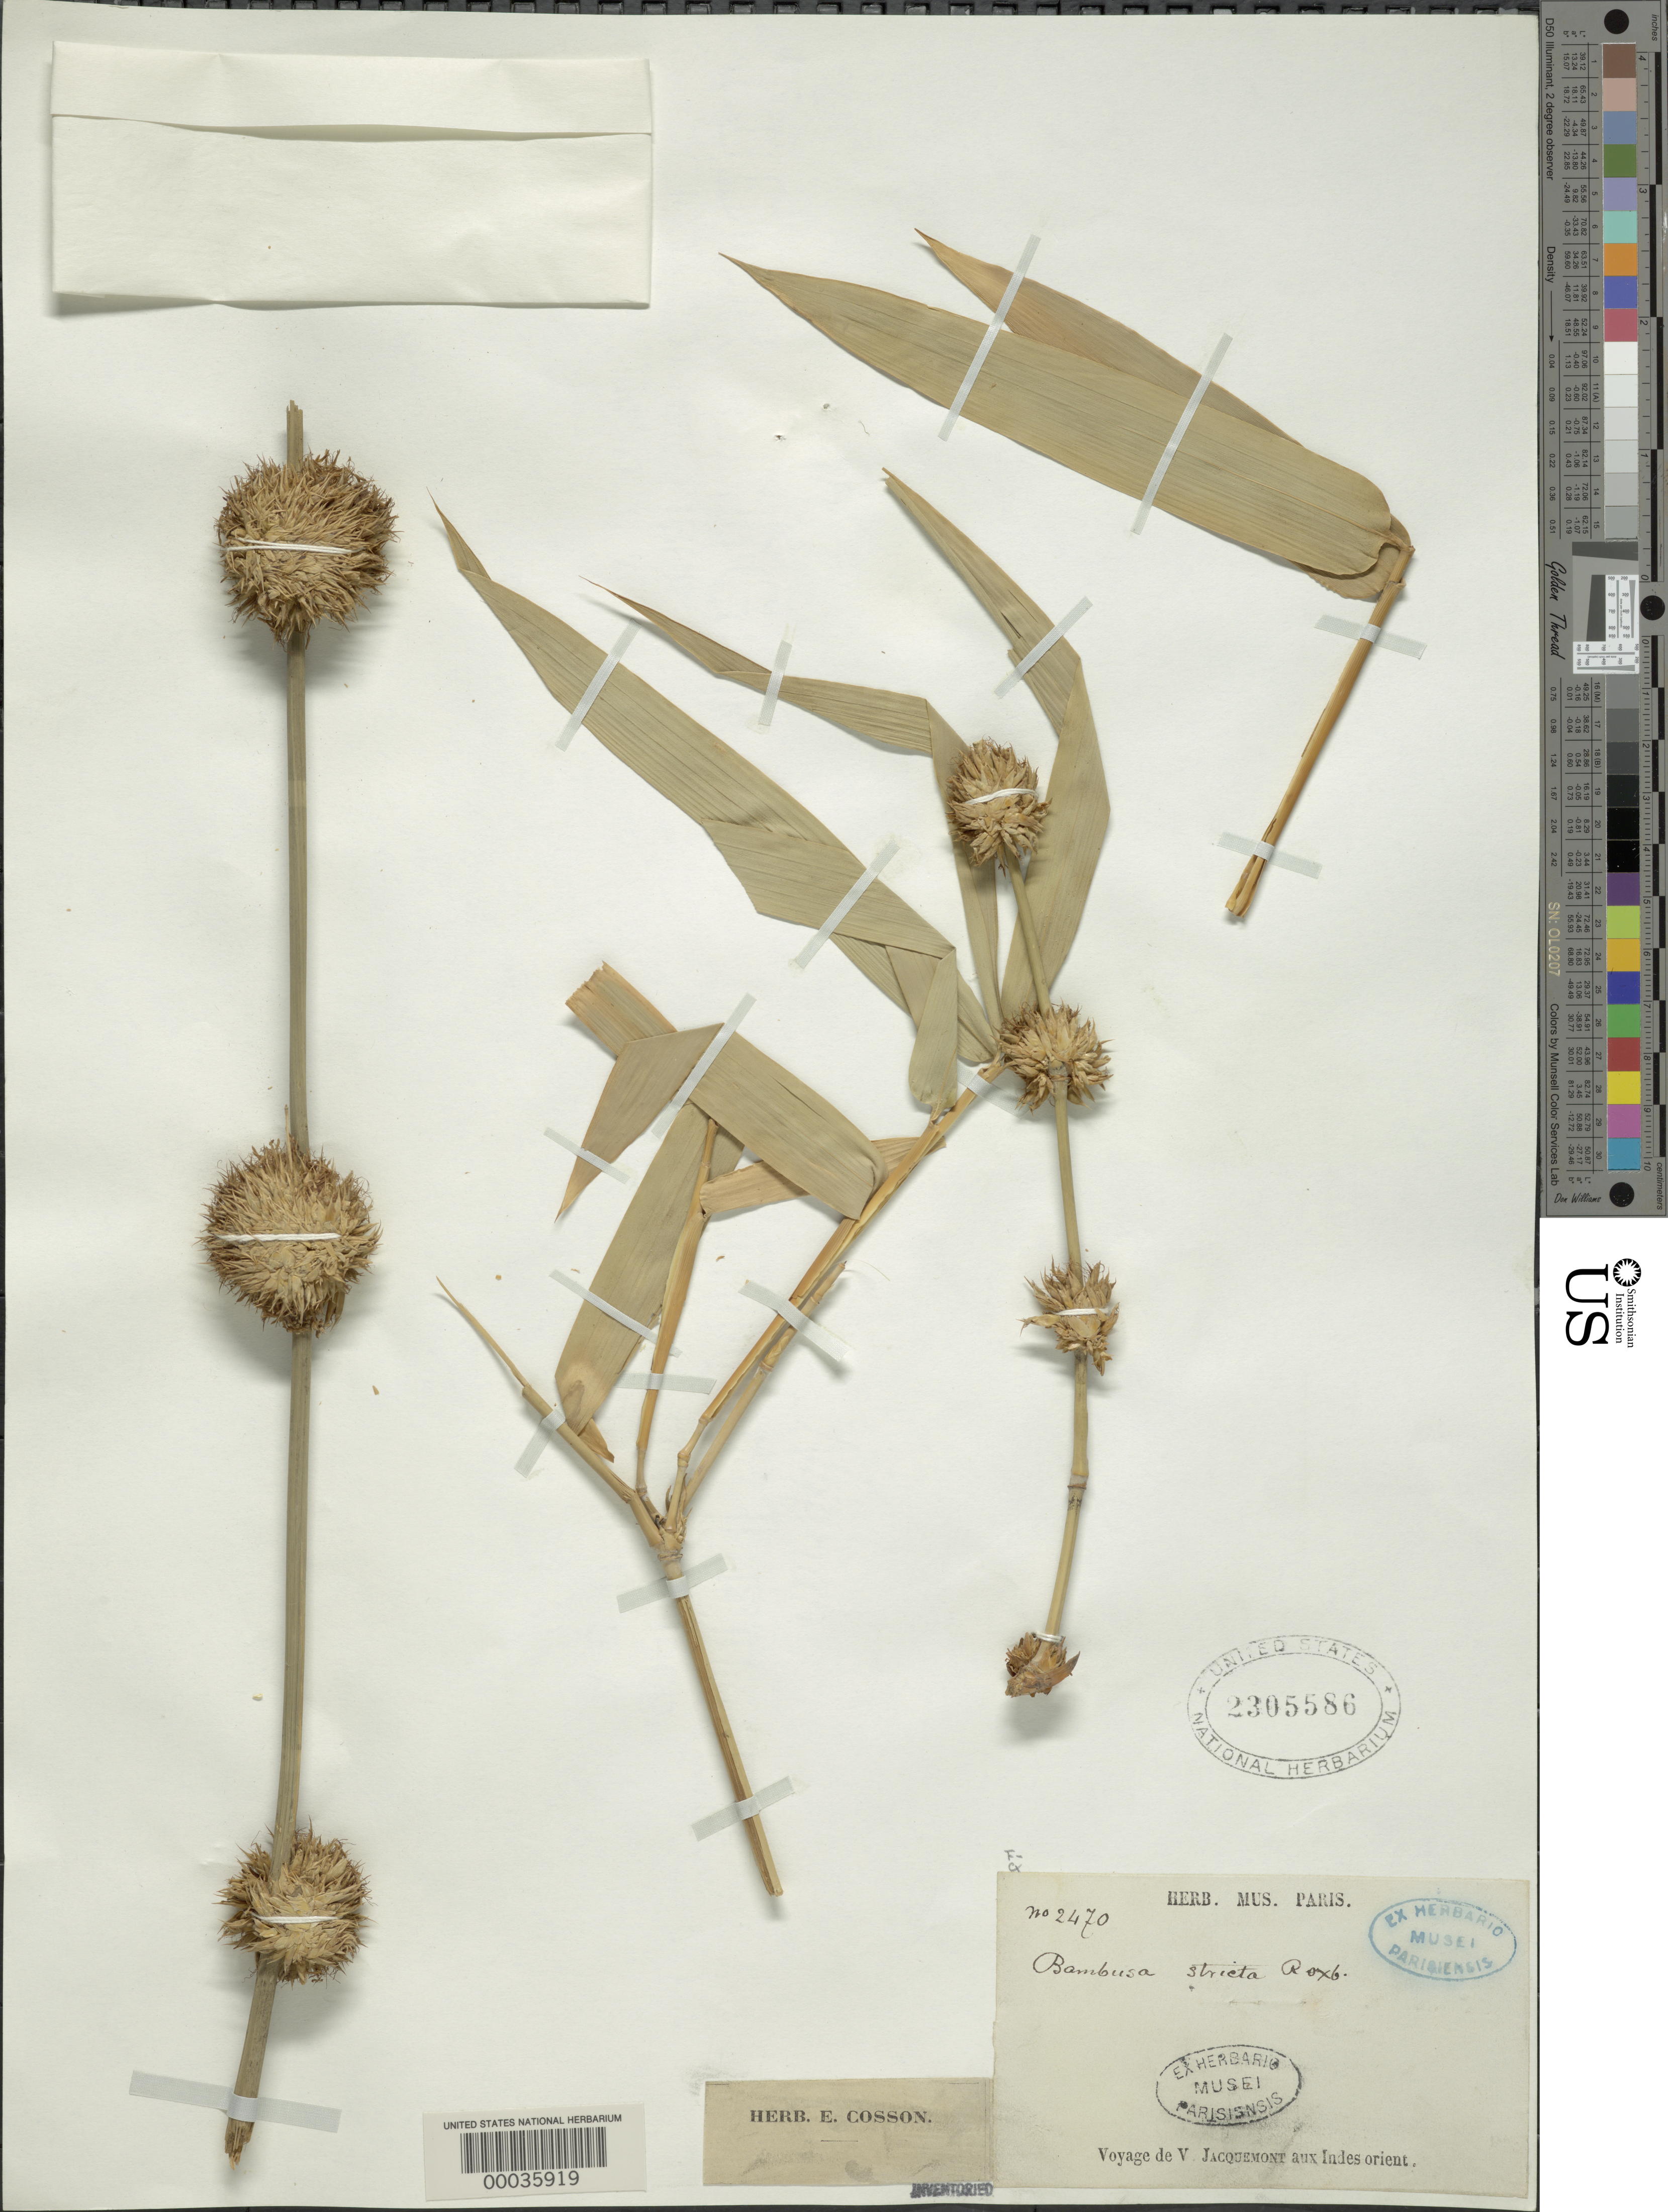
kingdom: Plantae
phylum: Tracheophyta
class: Liliopsida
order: Poales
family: Poaceae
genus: Dendrocalamus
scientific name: Dendrocalamus strictus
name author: (Roxb.) Nees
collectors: T. R. Soderstrom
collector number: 2470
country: India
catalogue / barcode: US 2305586